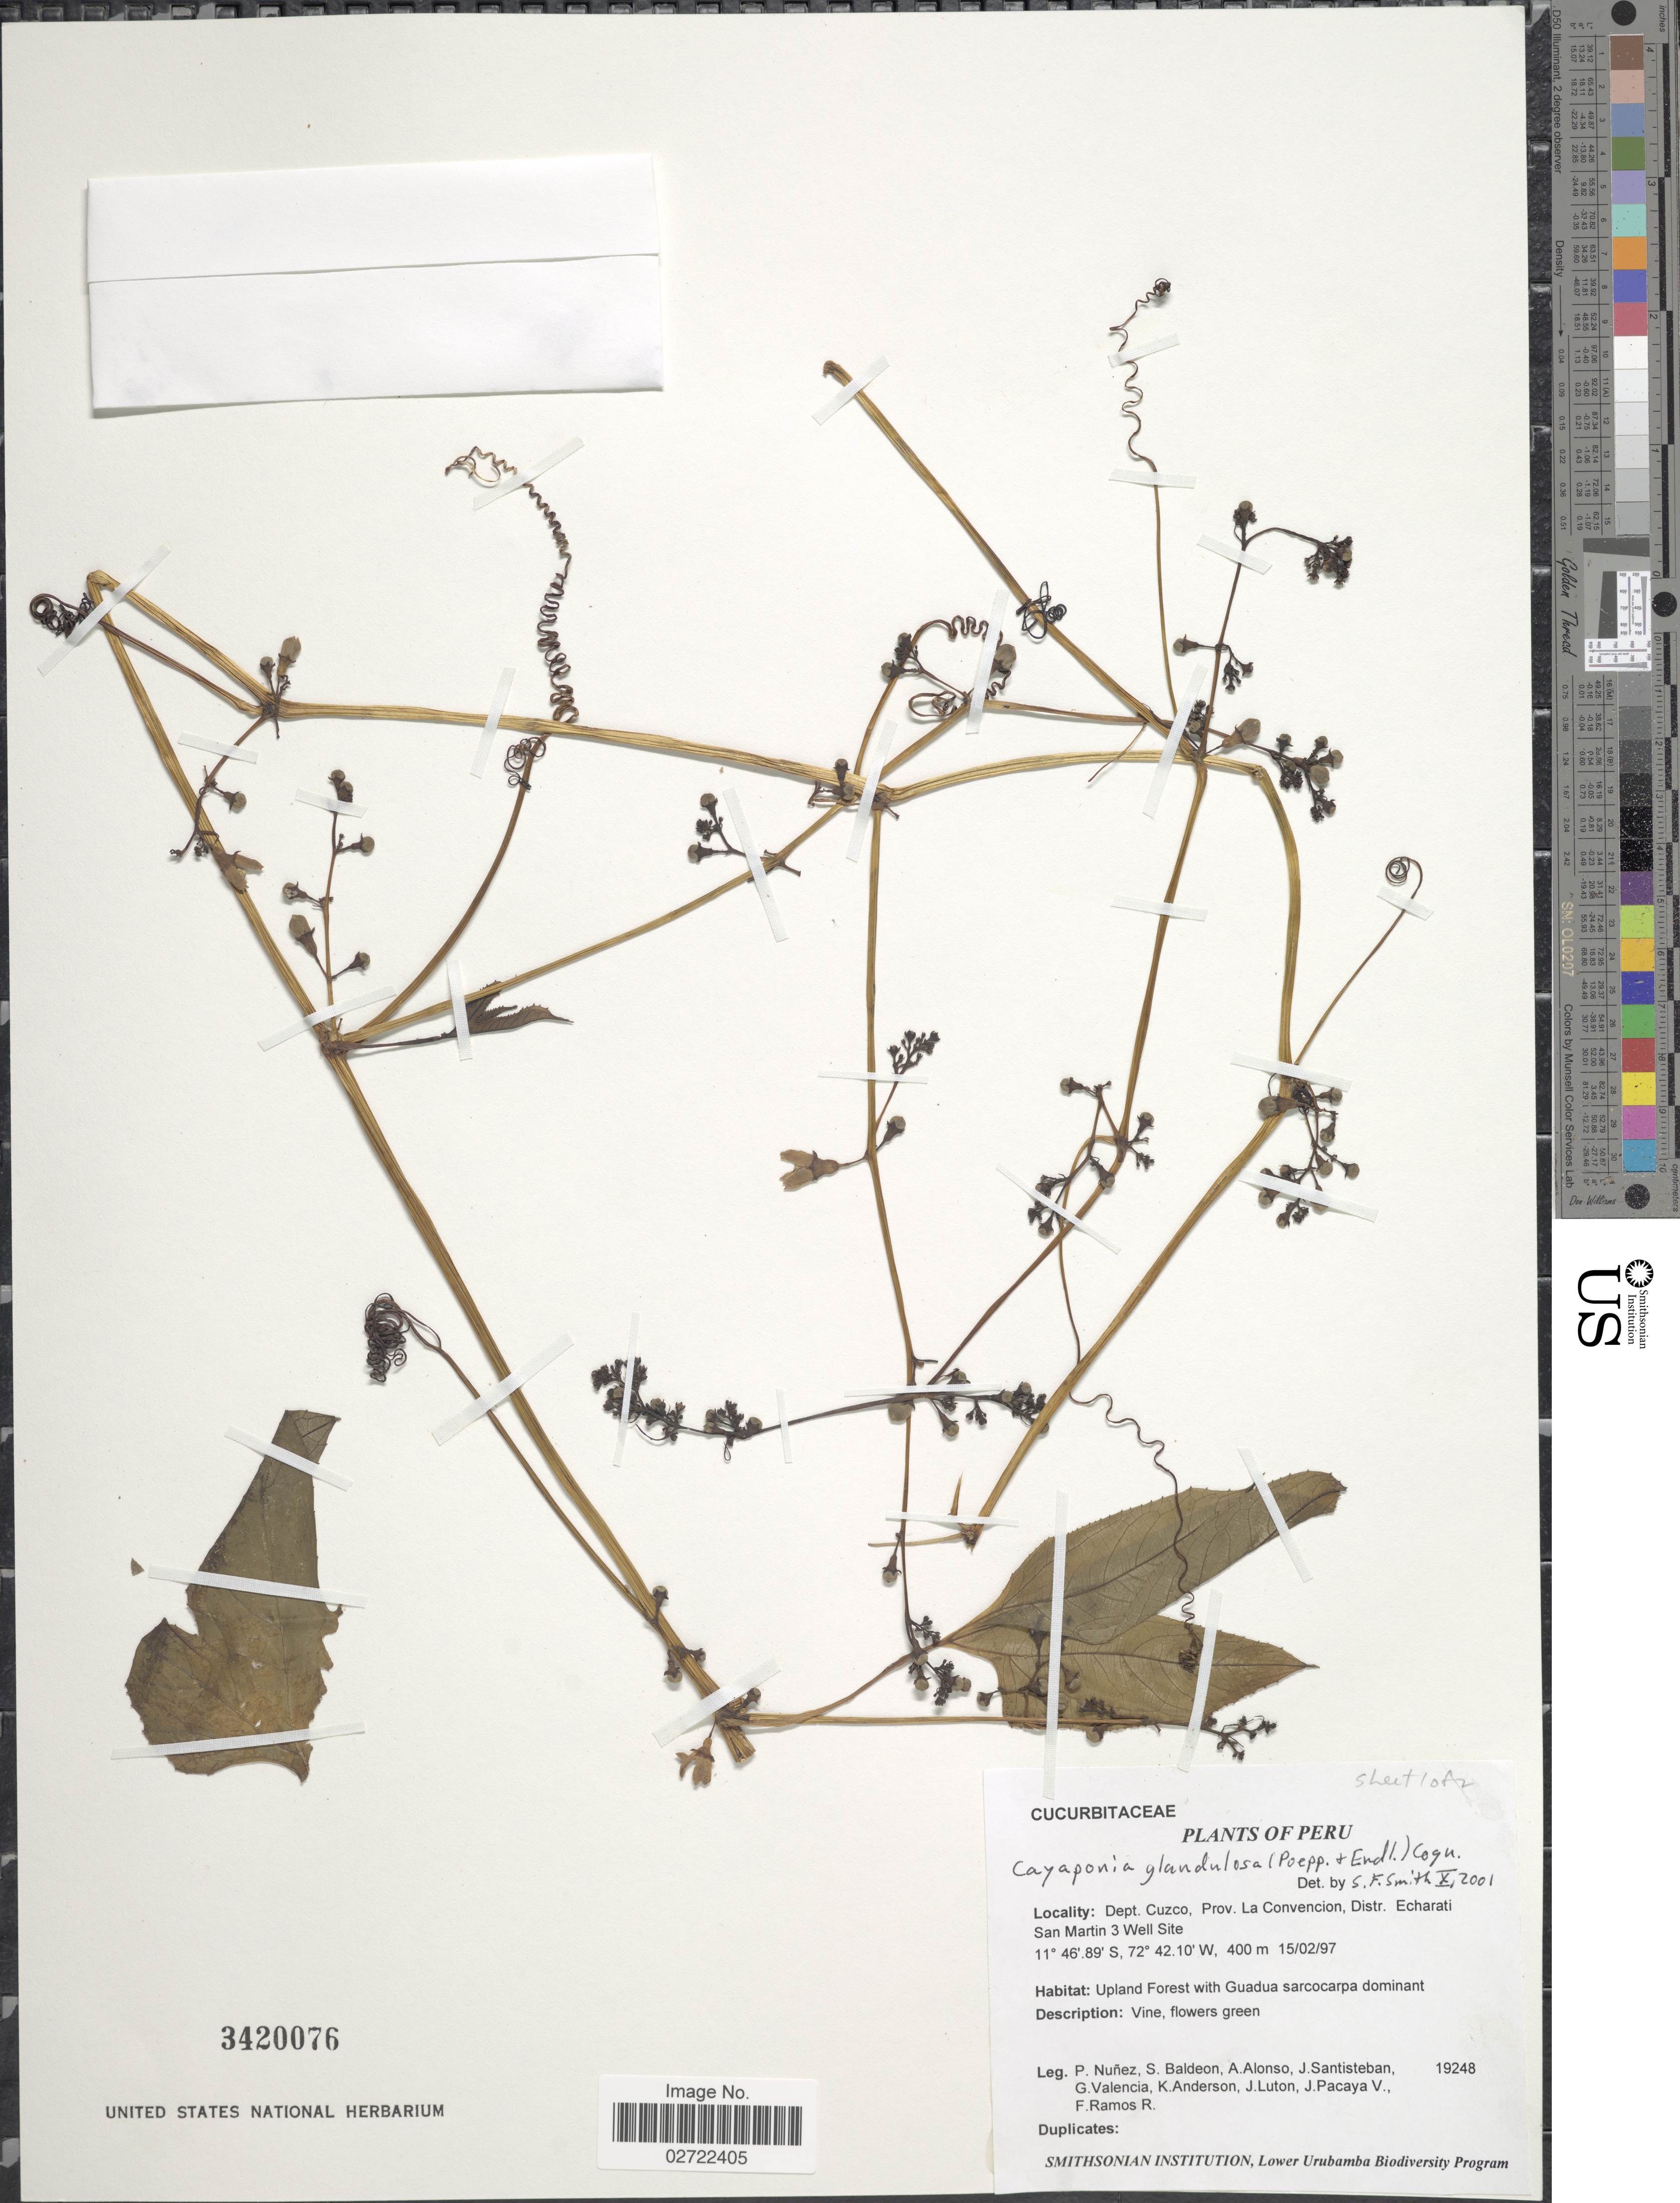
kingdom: Plantae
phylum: Tracheophyta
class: Magnoliopsida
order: Cucurbitales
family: Cucurbitaceae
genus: Cayaponia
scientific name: Cayaponia glandulosa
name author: (Poepp. & Endl.) Cogn.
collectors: P. Nuñez V., S. Baldeon, A. Alonso, J. Santisteban & et al.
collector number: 19248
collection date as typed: Transcribed d/m/y: 15/2/97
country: Peru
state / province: Cusco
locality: Dept. Cuzco, Prov. La Convencion, Distr. Echarati San Martin 3 Well Site.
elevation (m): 400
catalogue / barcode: US 3420076